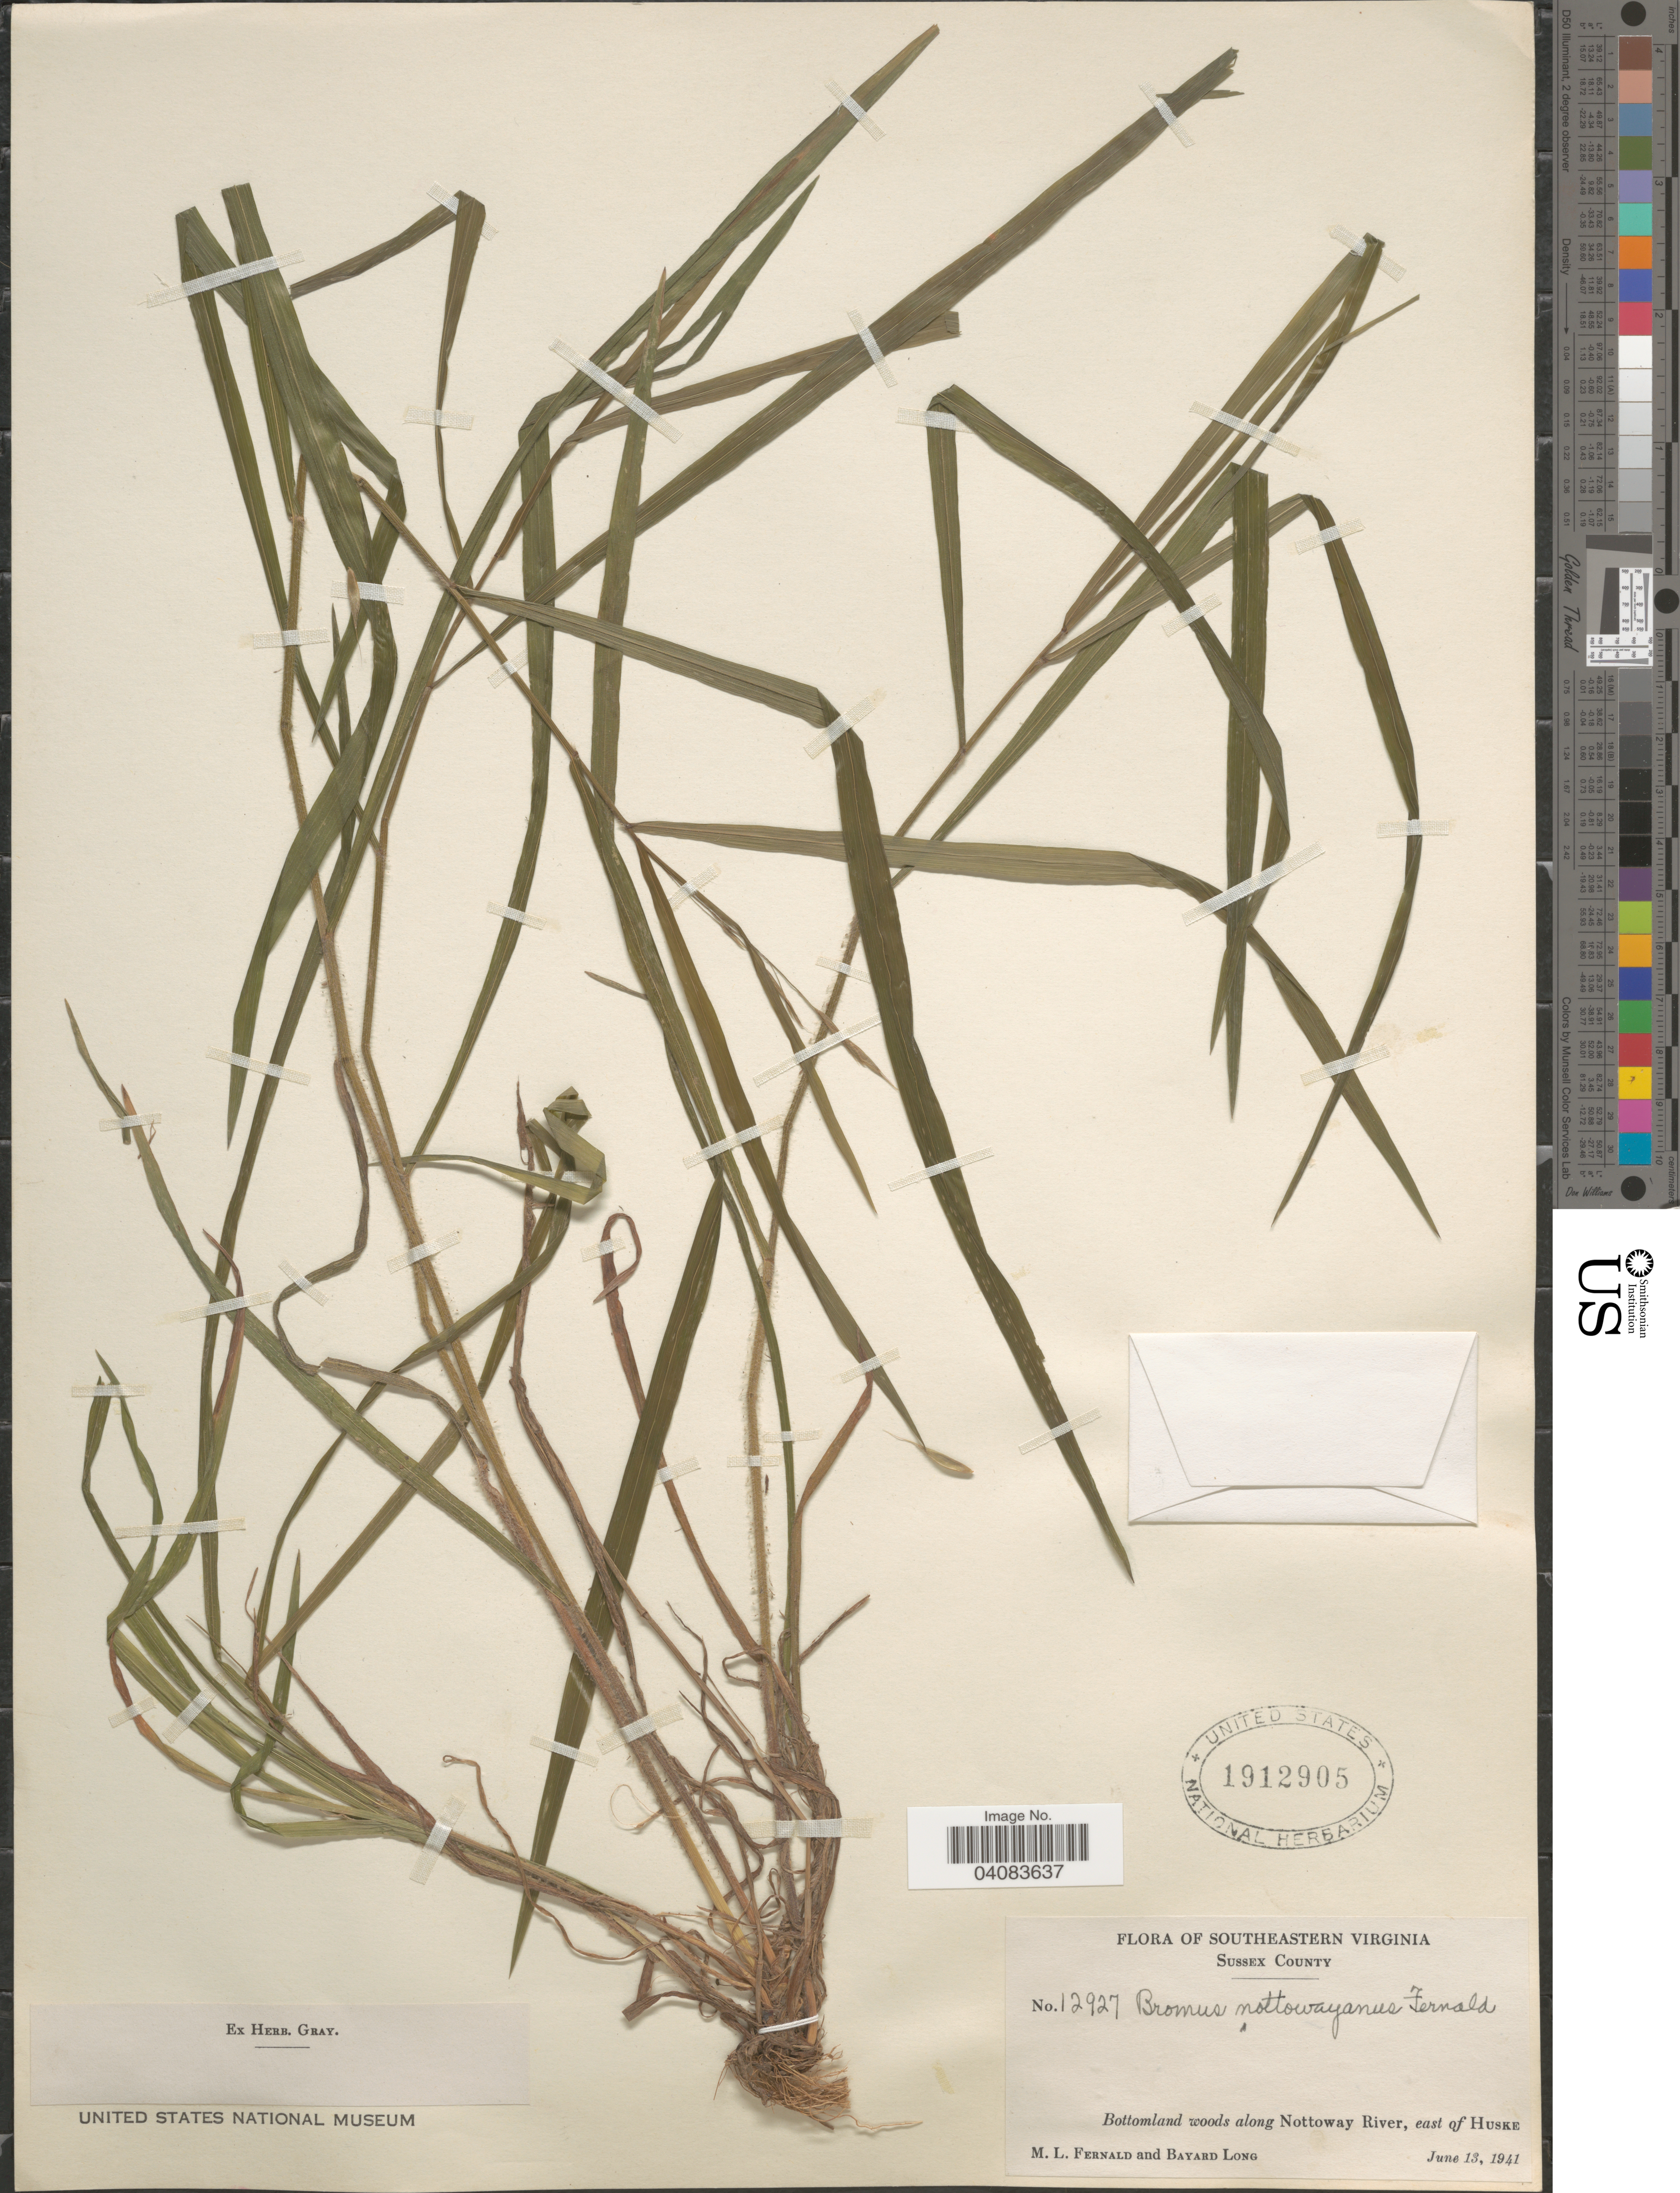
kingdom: Plantae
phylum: Tracheophyta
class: Liliopsida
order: Poales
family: Poaceae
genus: Bromus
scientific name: Bromus nottawayanus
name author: Fernald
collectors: M. L. Fernald & B. Long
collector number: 12927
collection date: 1941-06-13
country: United States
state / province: Virginia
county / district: Sussex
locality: Southeastern Virginia. Sussex County. Bottomland woods along Nottoway River, east of Huske.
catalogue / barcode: US 1912905